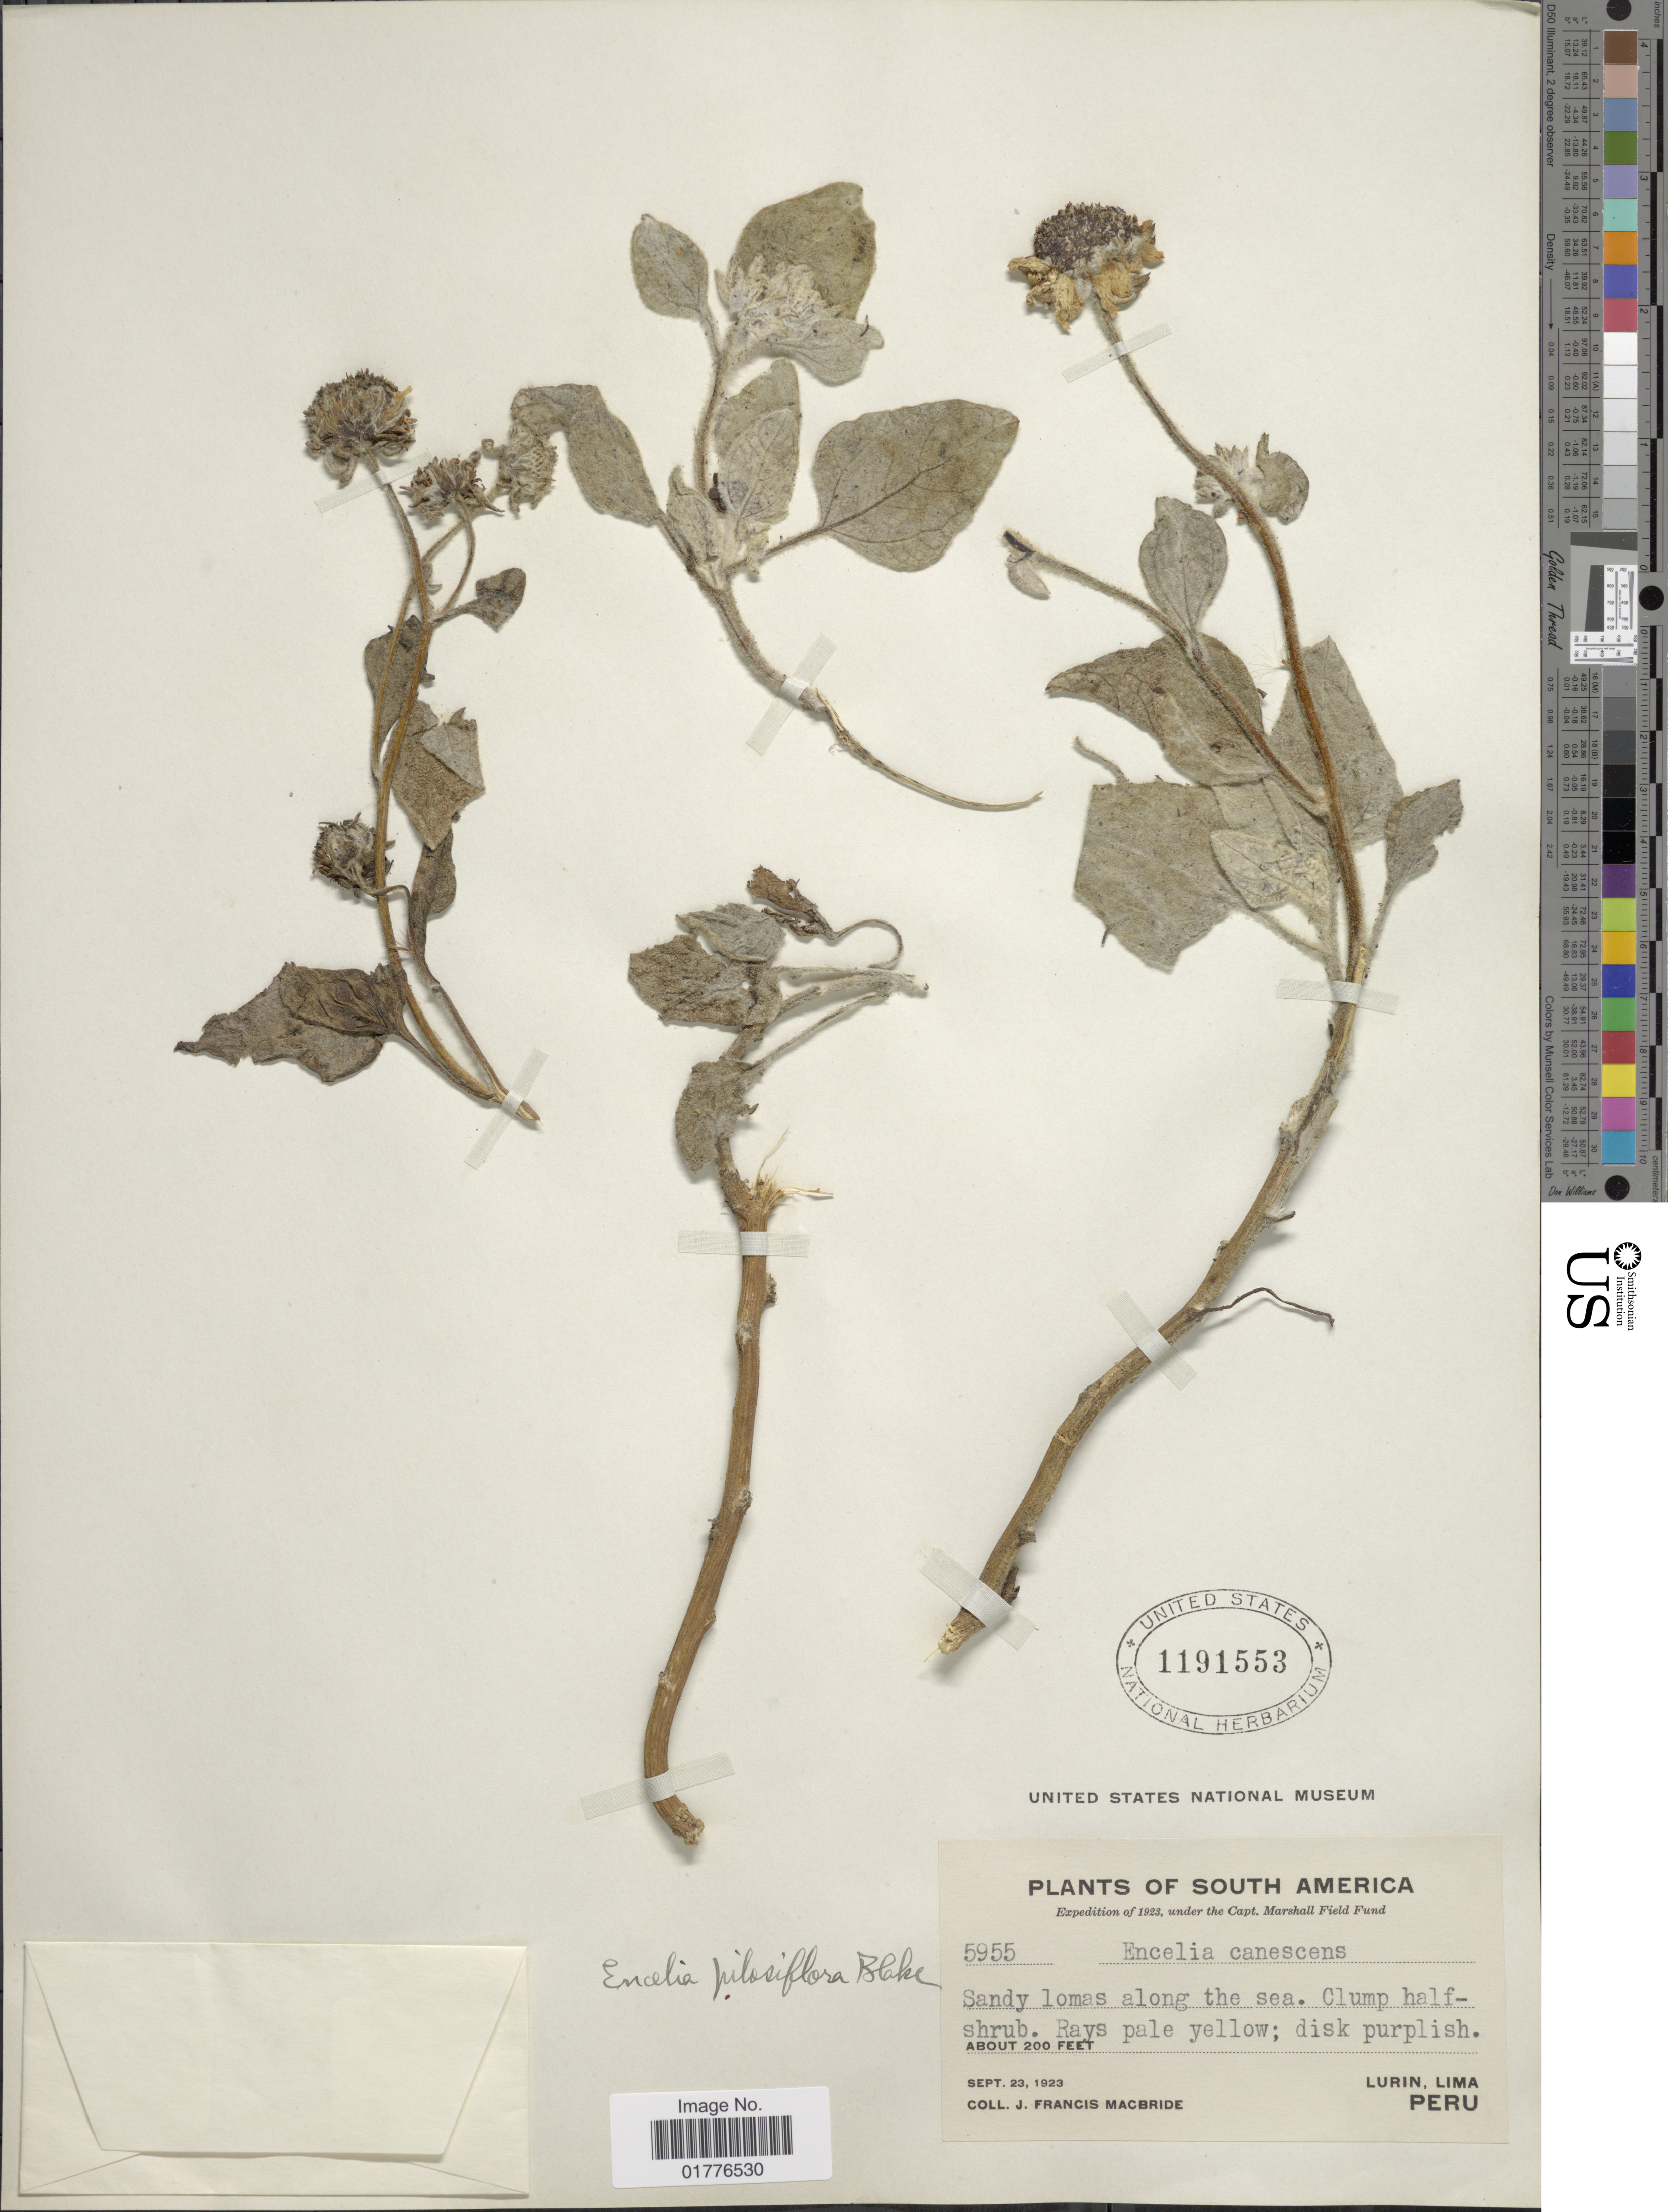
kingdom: Plantae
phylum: Tracheophyta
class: Magnoliopsida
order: Asterales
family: Asteraceae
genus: Encelia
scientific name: Encelia pilosiflora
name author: S.F. Blake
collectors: J. F. Macbride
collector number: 5955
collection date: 1923-09-23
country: Peru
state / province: Lima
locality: Lurin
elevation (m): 61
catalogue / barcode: US 1191553